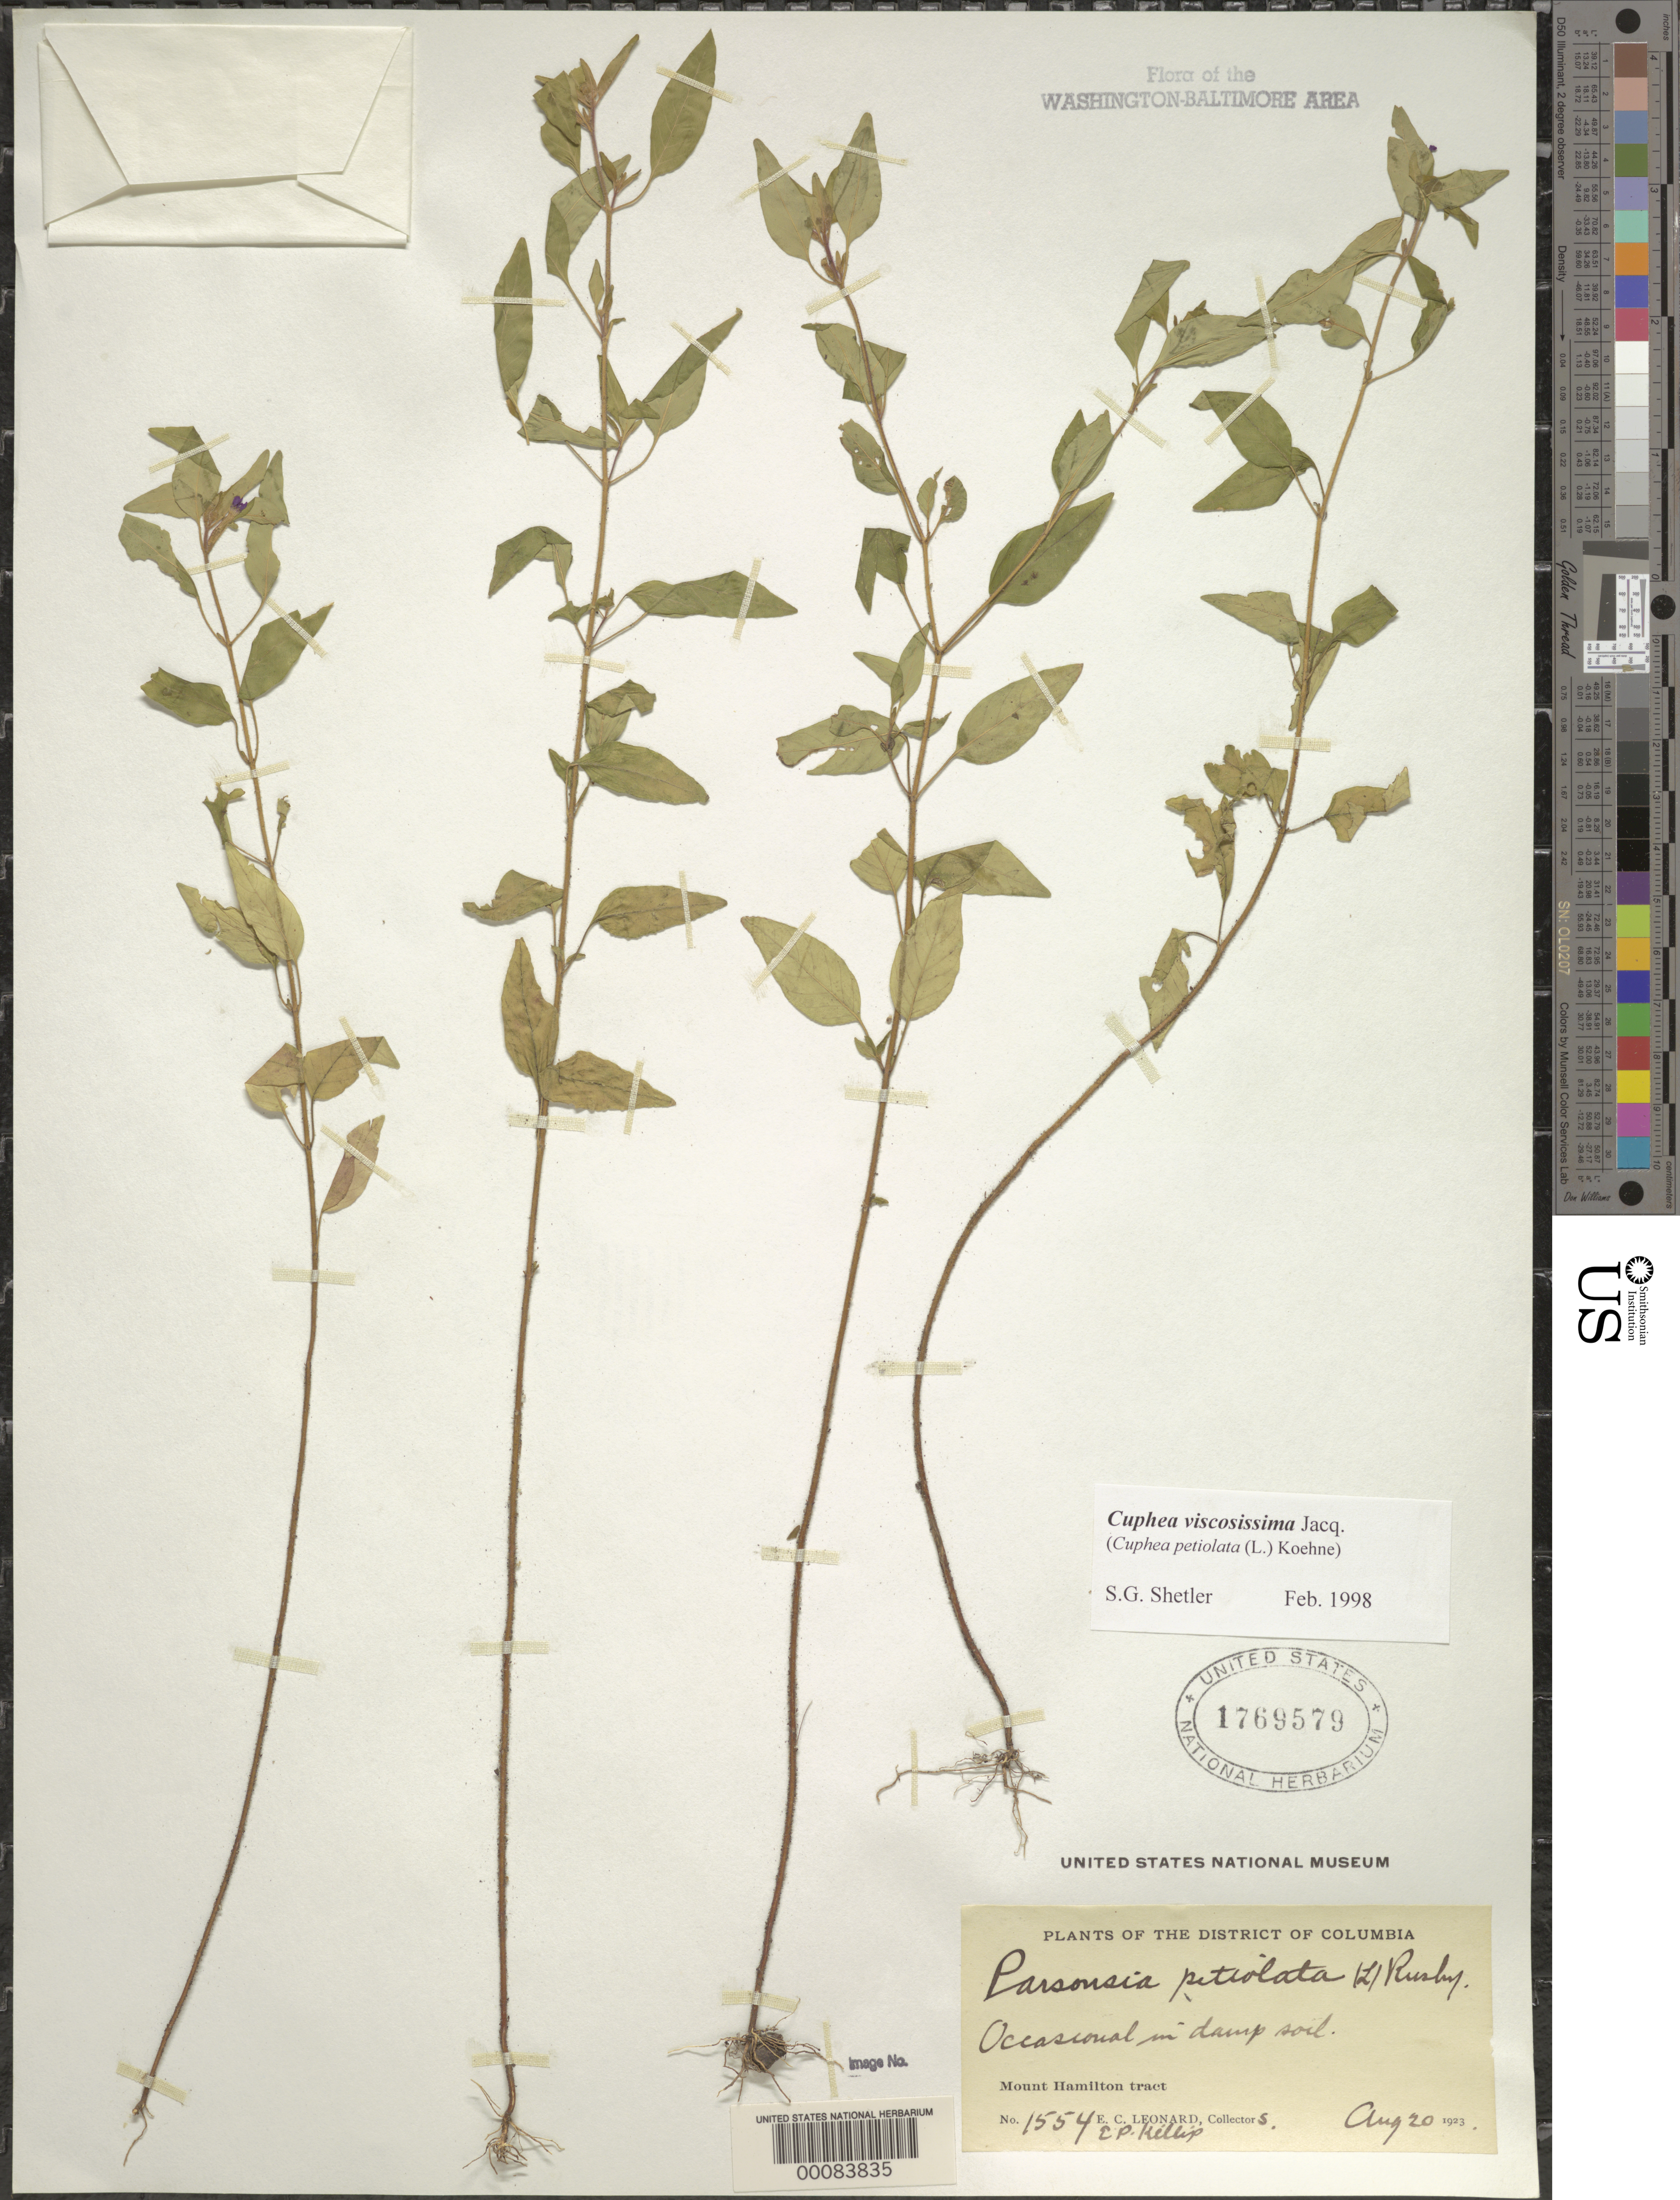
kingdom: Plantae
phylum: Tracheophyta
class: Magnoliopsida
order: Myrtales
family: Lythraceae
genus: Cuphea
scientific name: Cuphea viscosissima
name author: Jacq.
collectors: E. C. Leonard & E. P. Killip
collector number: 1554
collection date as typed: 20 Aug 1923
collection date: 1923-08-20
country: United States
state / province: District of Columbia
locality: Mount Hamilton Tract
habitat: In damp soil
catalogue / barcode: US 1769579